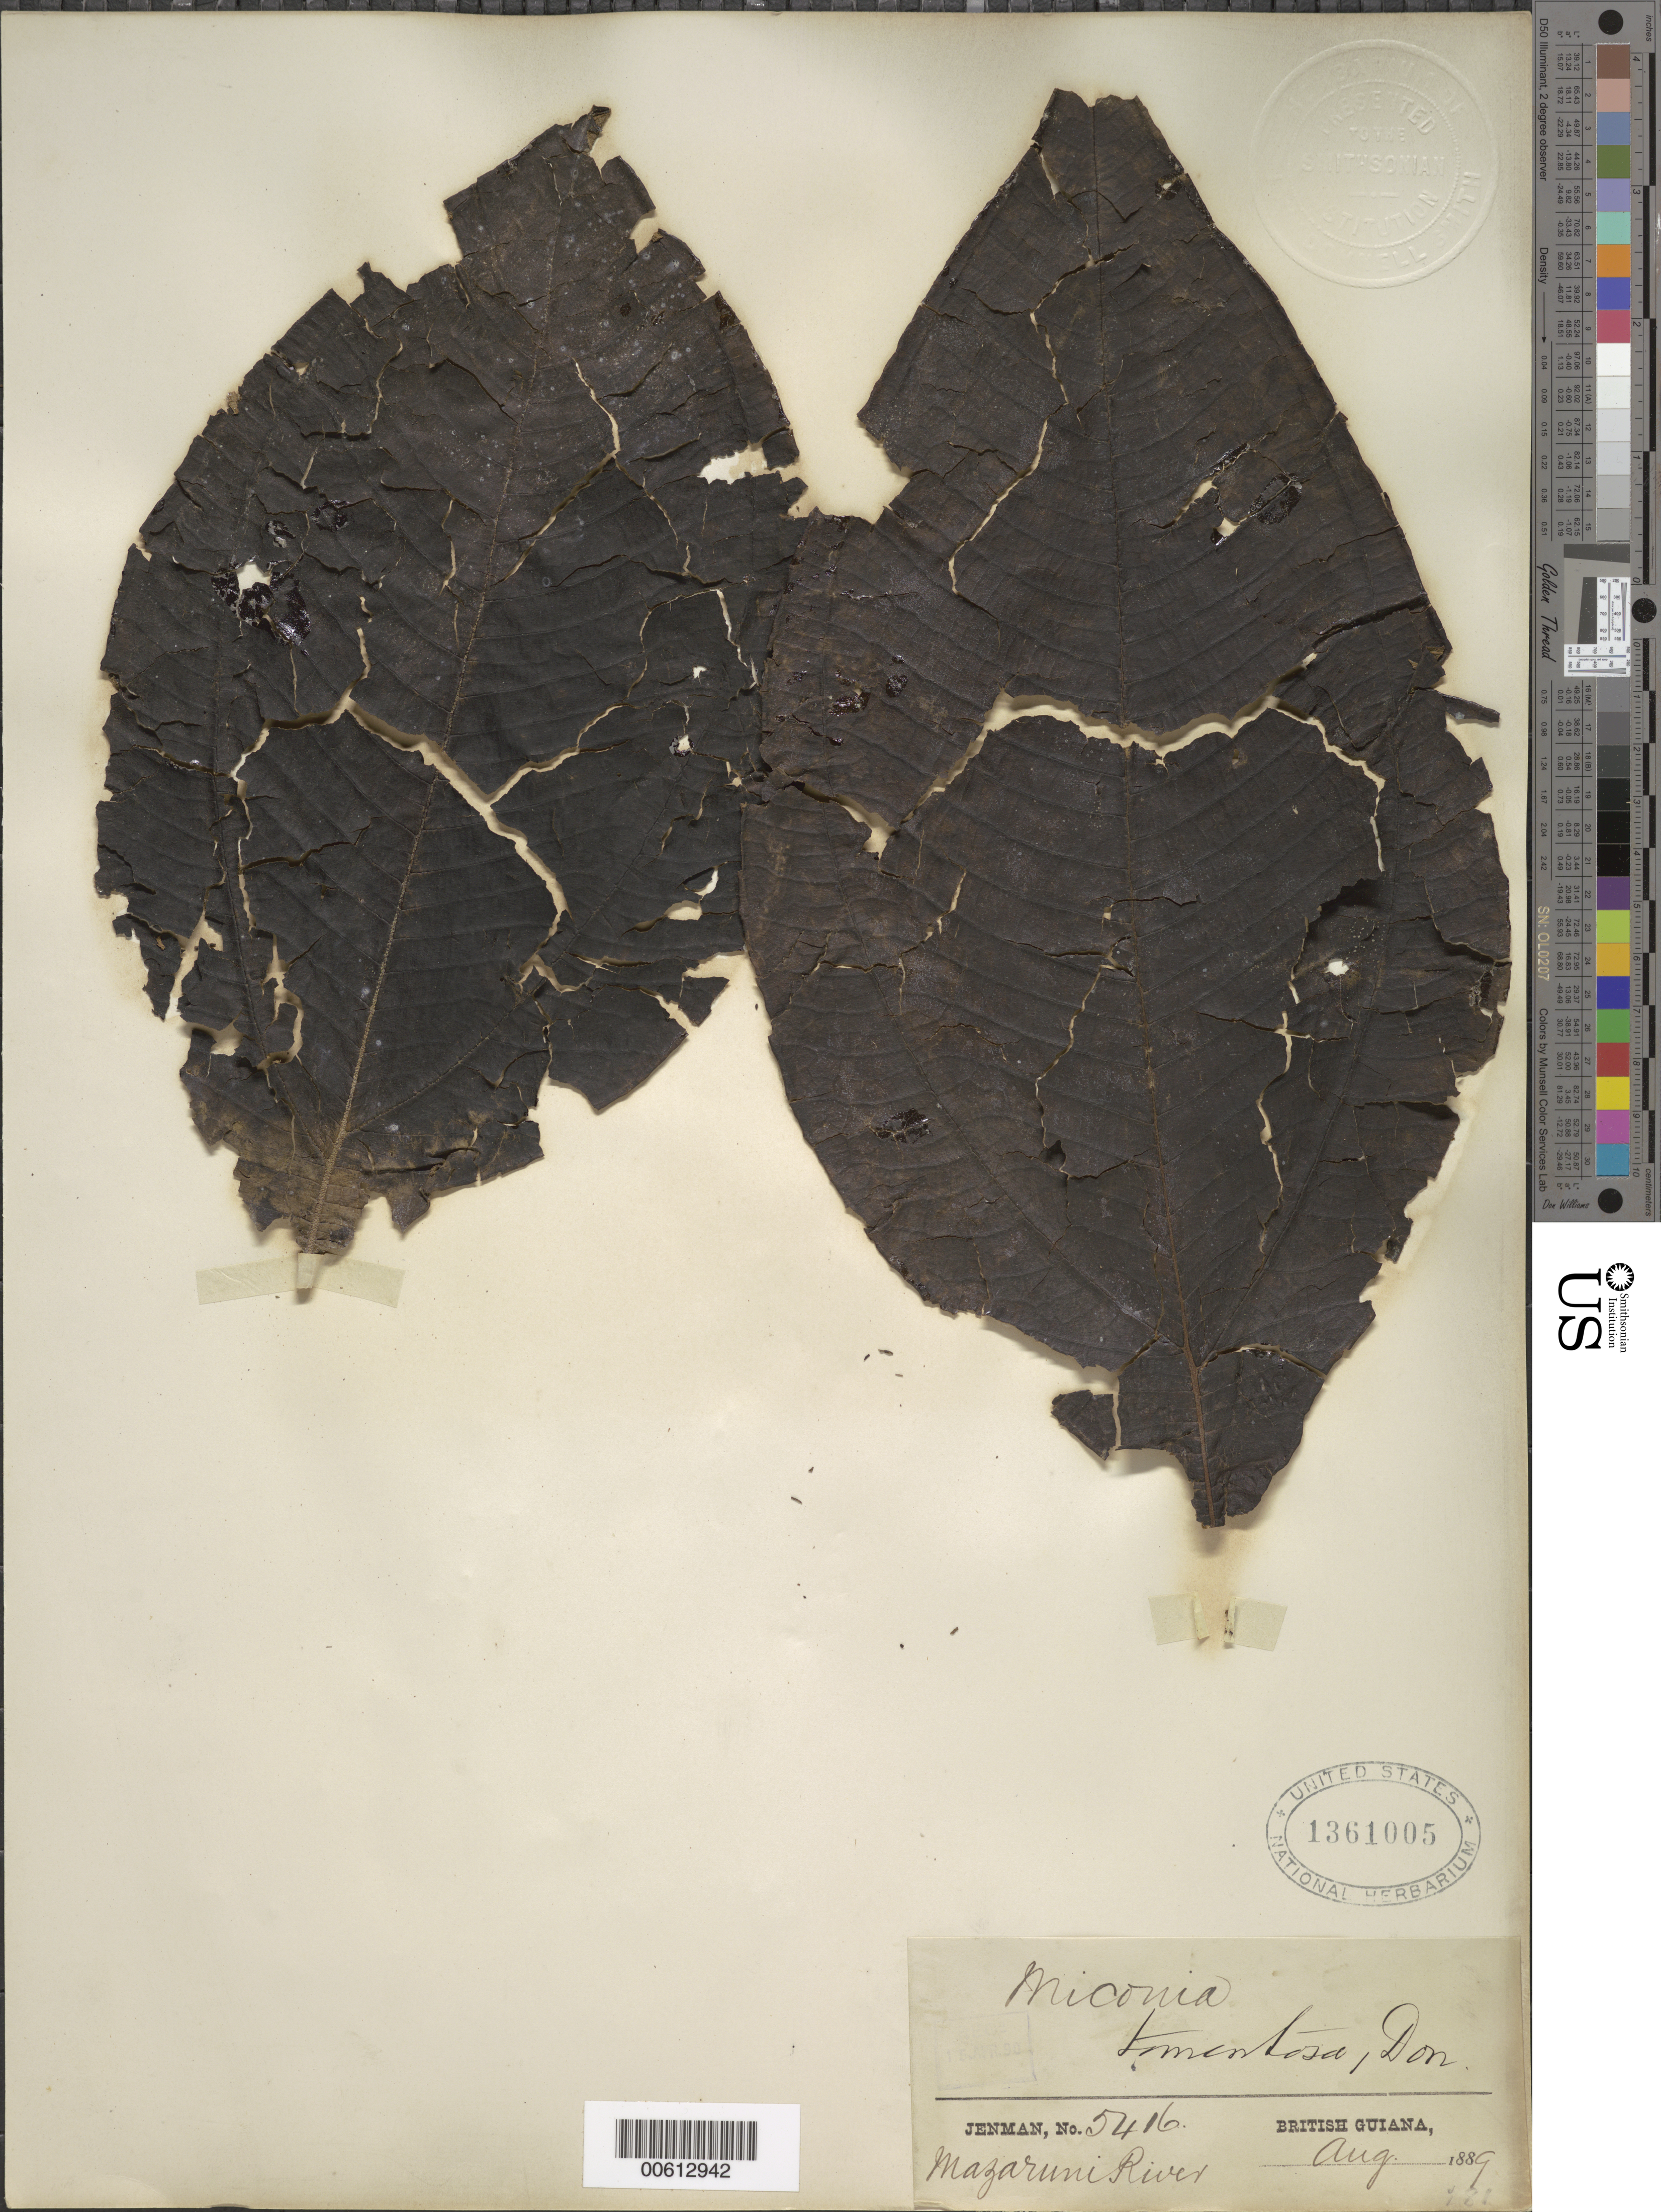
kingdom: Plantae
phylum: Tracheophyta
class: Magnoliopsida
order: Myrtales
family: Melastomataceae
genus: Miconia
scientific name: Miconia tomentosa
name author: (Rich.) D. Don ex DC.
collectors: G. S. Jenman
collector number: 5416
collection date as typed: August 1889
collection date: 1889-08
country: Guyana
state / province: Cuyuni-Mazaruni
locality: Mazaruni R.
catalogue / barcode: US 1361005